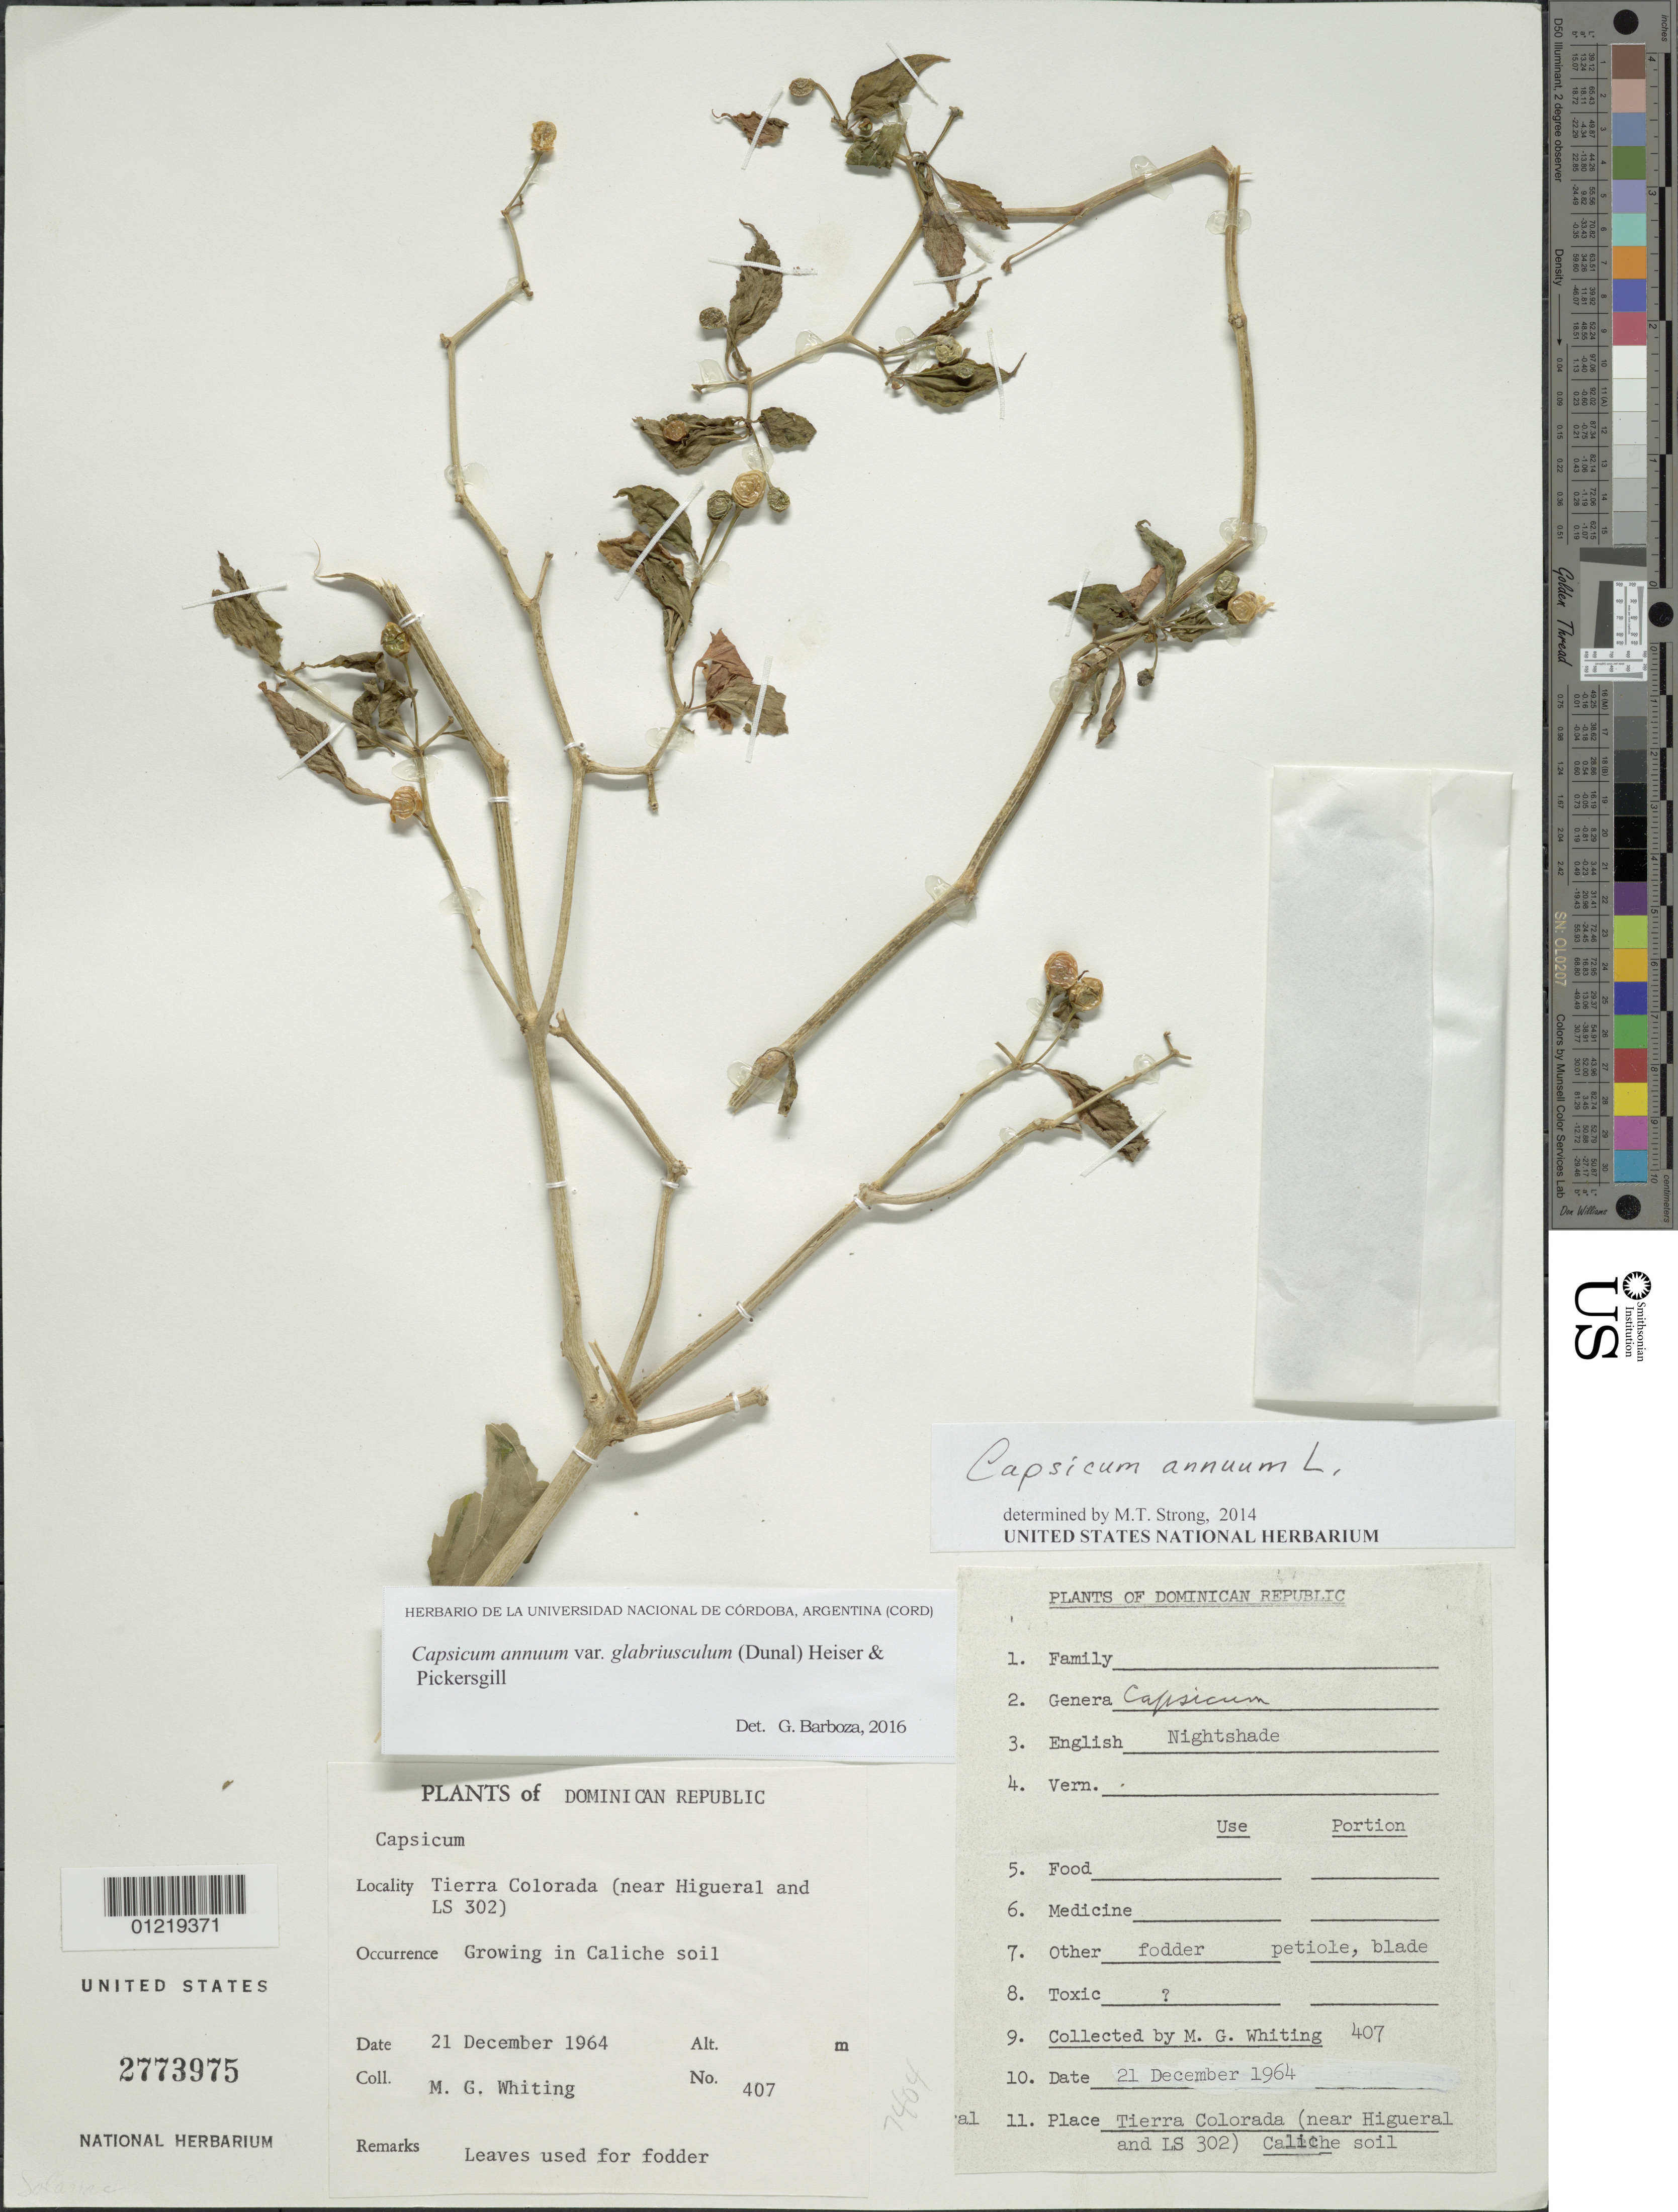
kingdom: Plantae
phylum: Tracheophyta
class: Magnoliopsida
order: Solanales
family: Solanaceae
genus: Capsicum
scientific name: Capsicum annuum var. glabriusculum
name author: (Dunal) Heiser & Pickersgill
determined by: Barboza, G. E., (CORD), Museo Botanico - Cordoba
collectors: M. Whiting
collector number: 407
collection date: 1964-12-21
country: Dominican Republic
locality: Tierra Colorada (near Higueral and LS 302)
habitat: Growing in Caliche soil.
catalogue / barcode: US 2773975